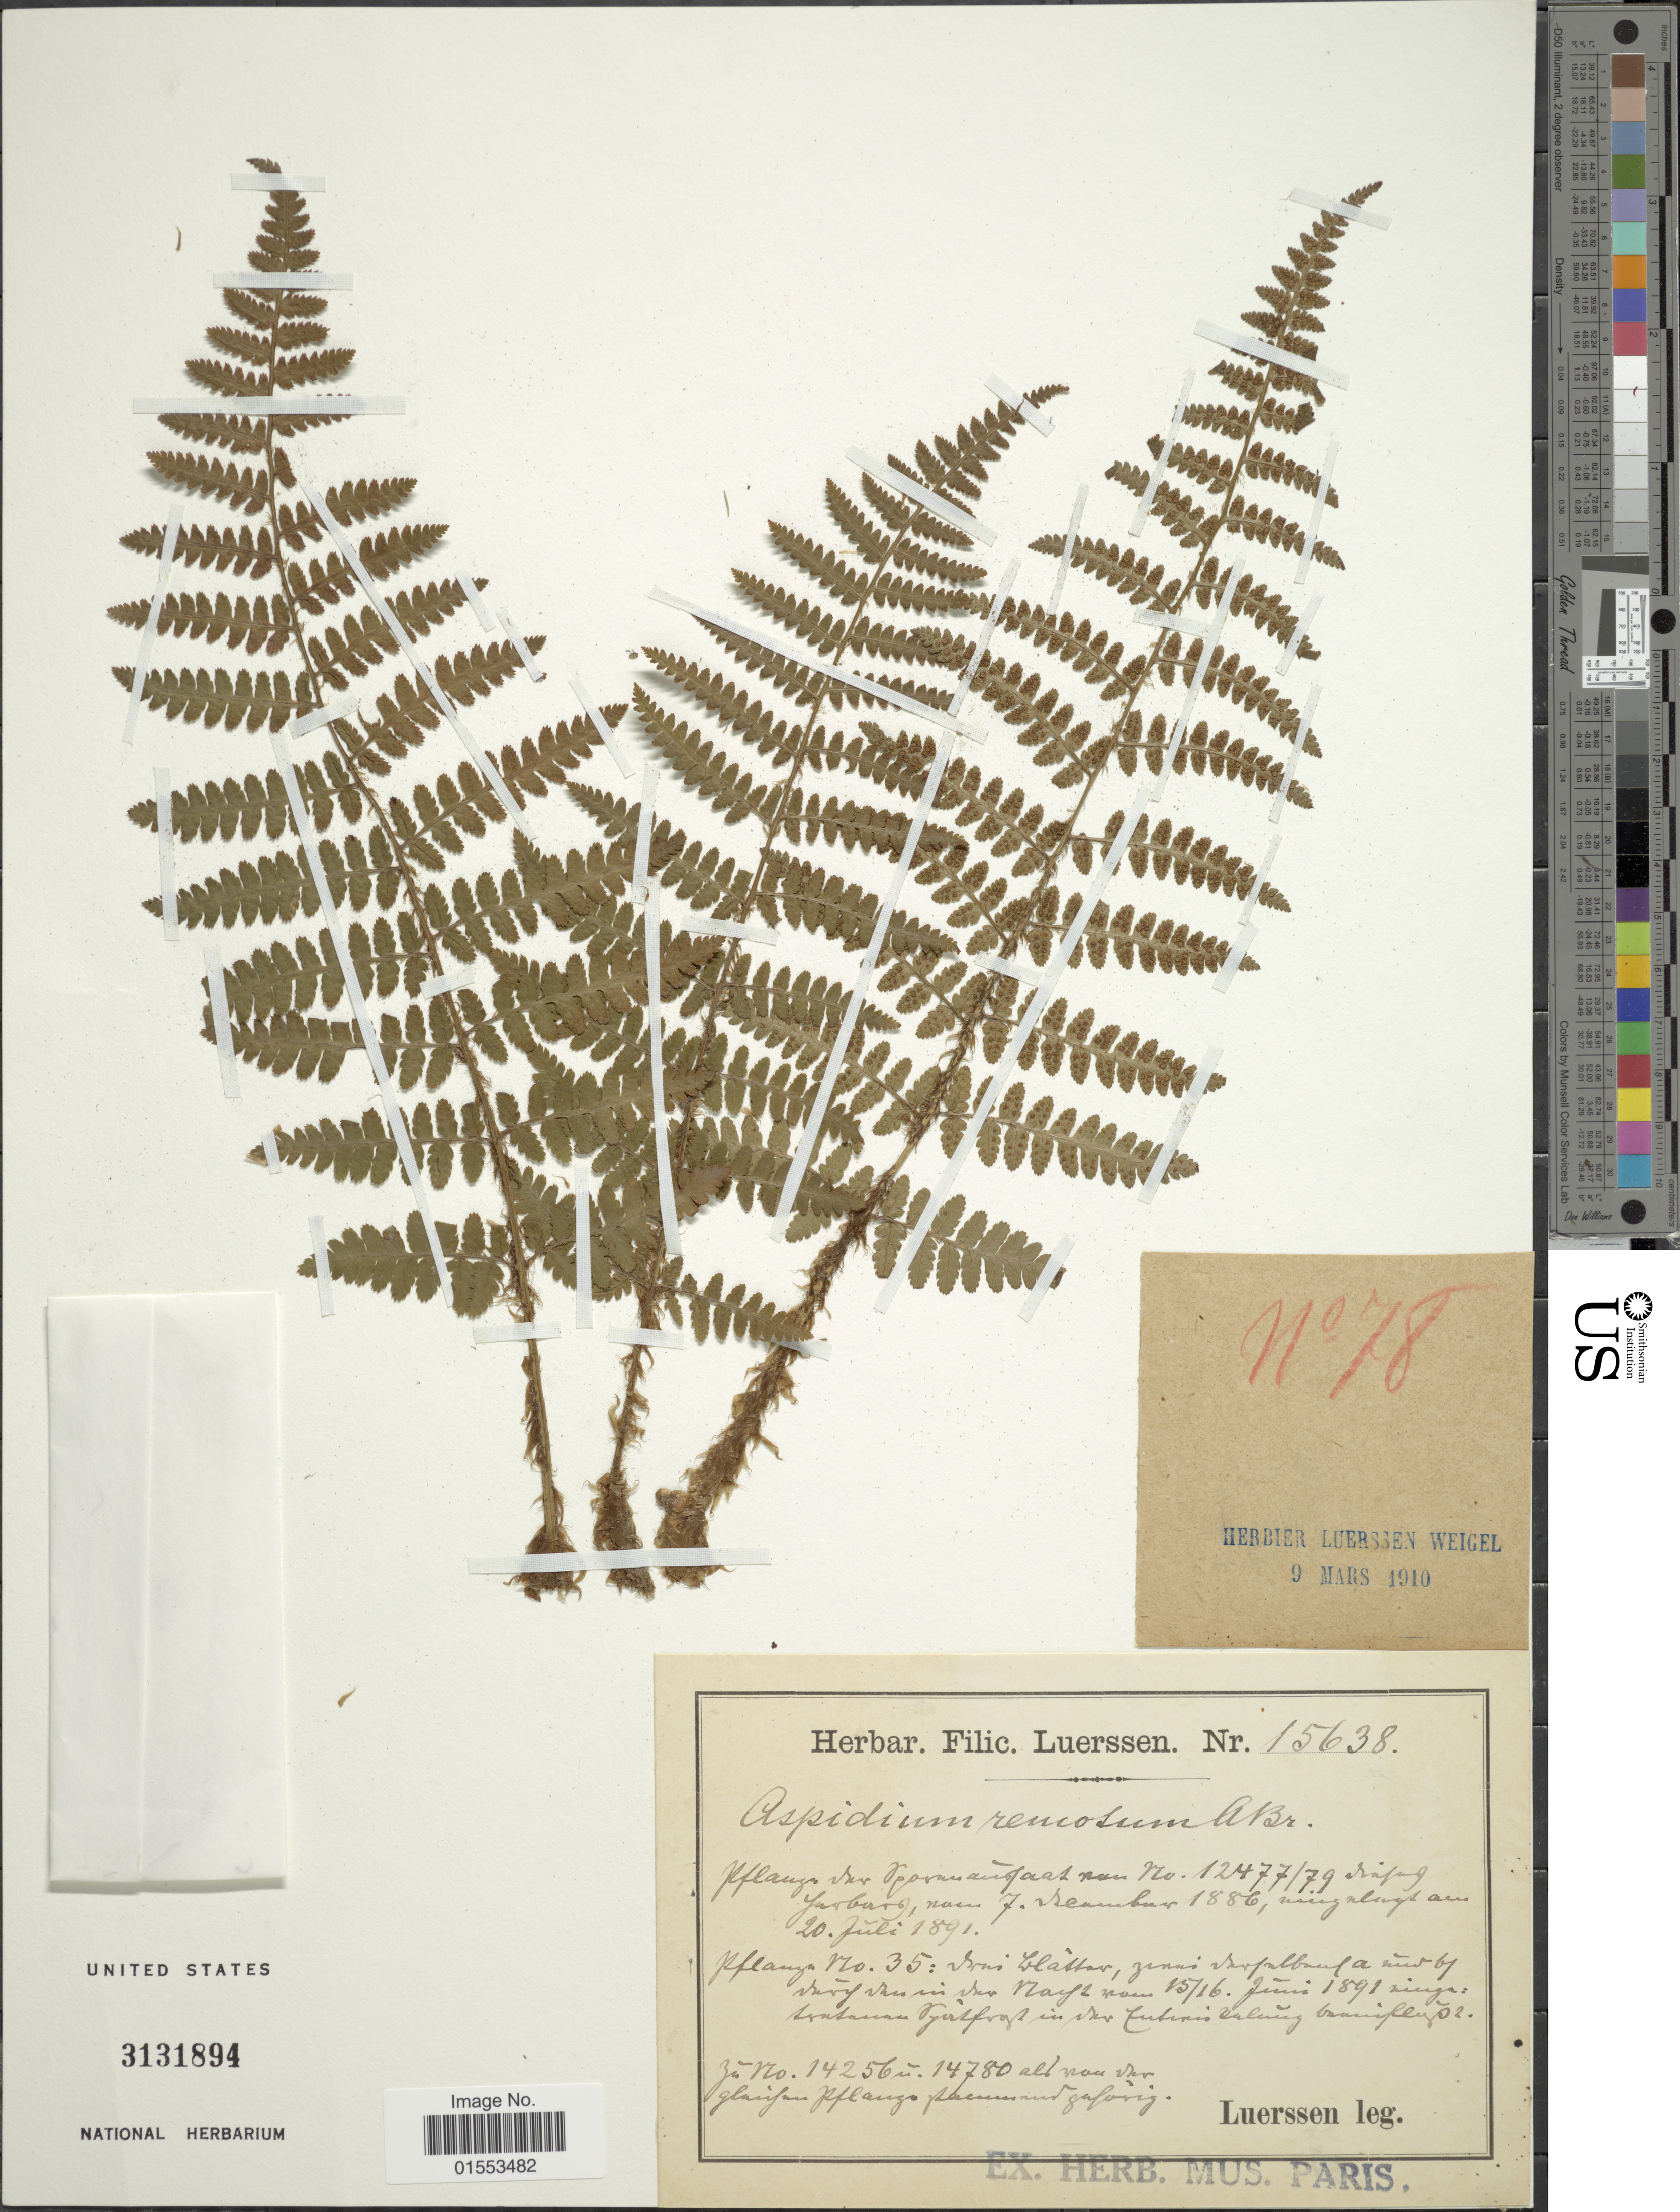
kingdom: Plantae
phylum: Tracheophyta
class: Polypodiopsida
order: Polypodiales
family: Dryopteridaceae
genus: Dryopteris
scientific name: Dryopteris remota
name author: (A. Braun) Hayek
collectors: Luerssen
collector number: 15638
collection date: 1891-07-20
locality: Vpor[illegible text]faat [illegible text] Jurburg, nam F. [illegible text]cumber.[interpreted]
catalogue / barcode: US 3131894